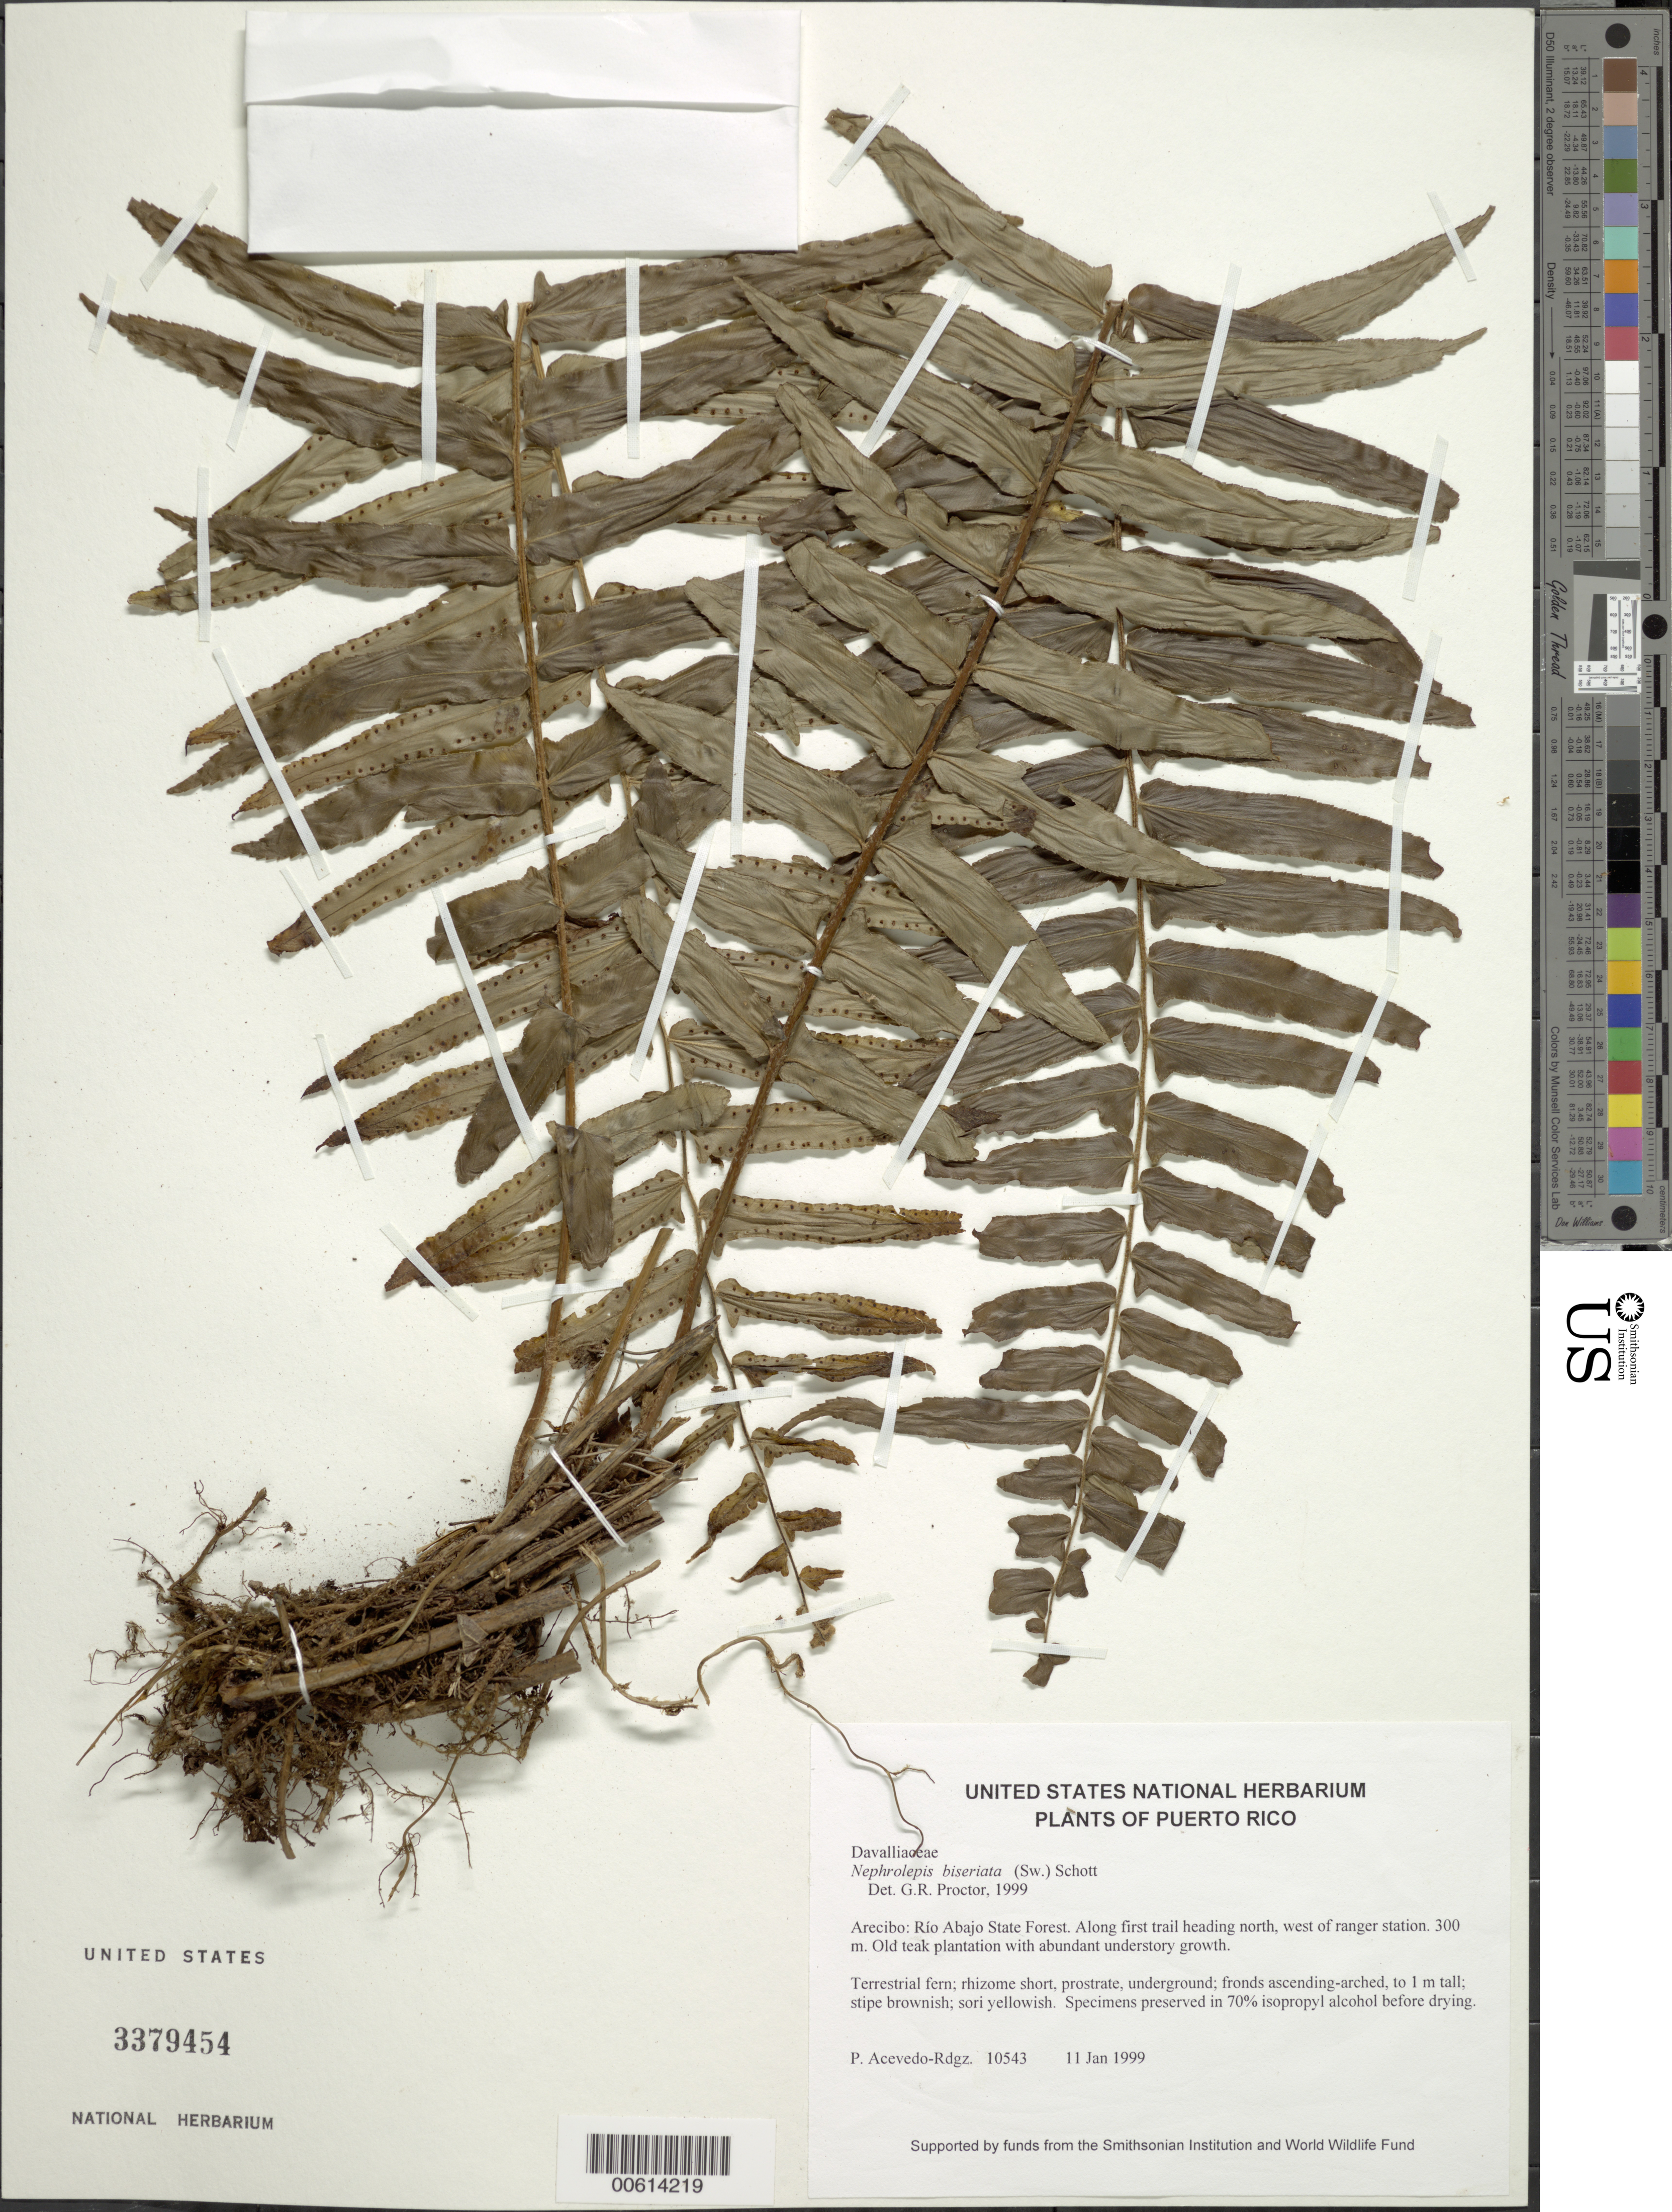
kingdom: Plantae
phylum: Tracheophyta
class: Polypodiopsida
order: Polypodiales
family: Nephrolepidaceae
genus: Nephrolepis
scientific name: Nephrolepis biserrata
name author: (Sw.) Schott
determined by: Proctor, G. R.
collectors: P. Acevedo-Rodr.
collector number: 10543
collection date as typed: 11 Jan 1999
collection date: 1999-01-11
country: Puerto Rico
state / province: Arecibo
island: Puerto Rico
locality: Arecibo; Río Abajo State Forest. Along first trail heading north, west of ranger station.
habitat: Old teak plantation with abundant understory growth.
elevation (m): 300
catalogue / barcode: US 3379454